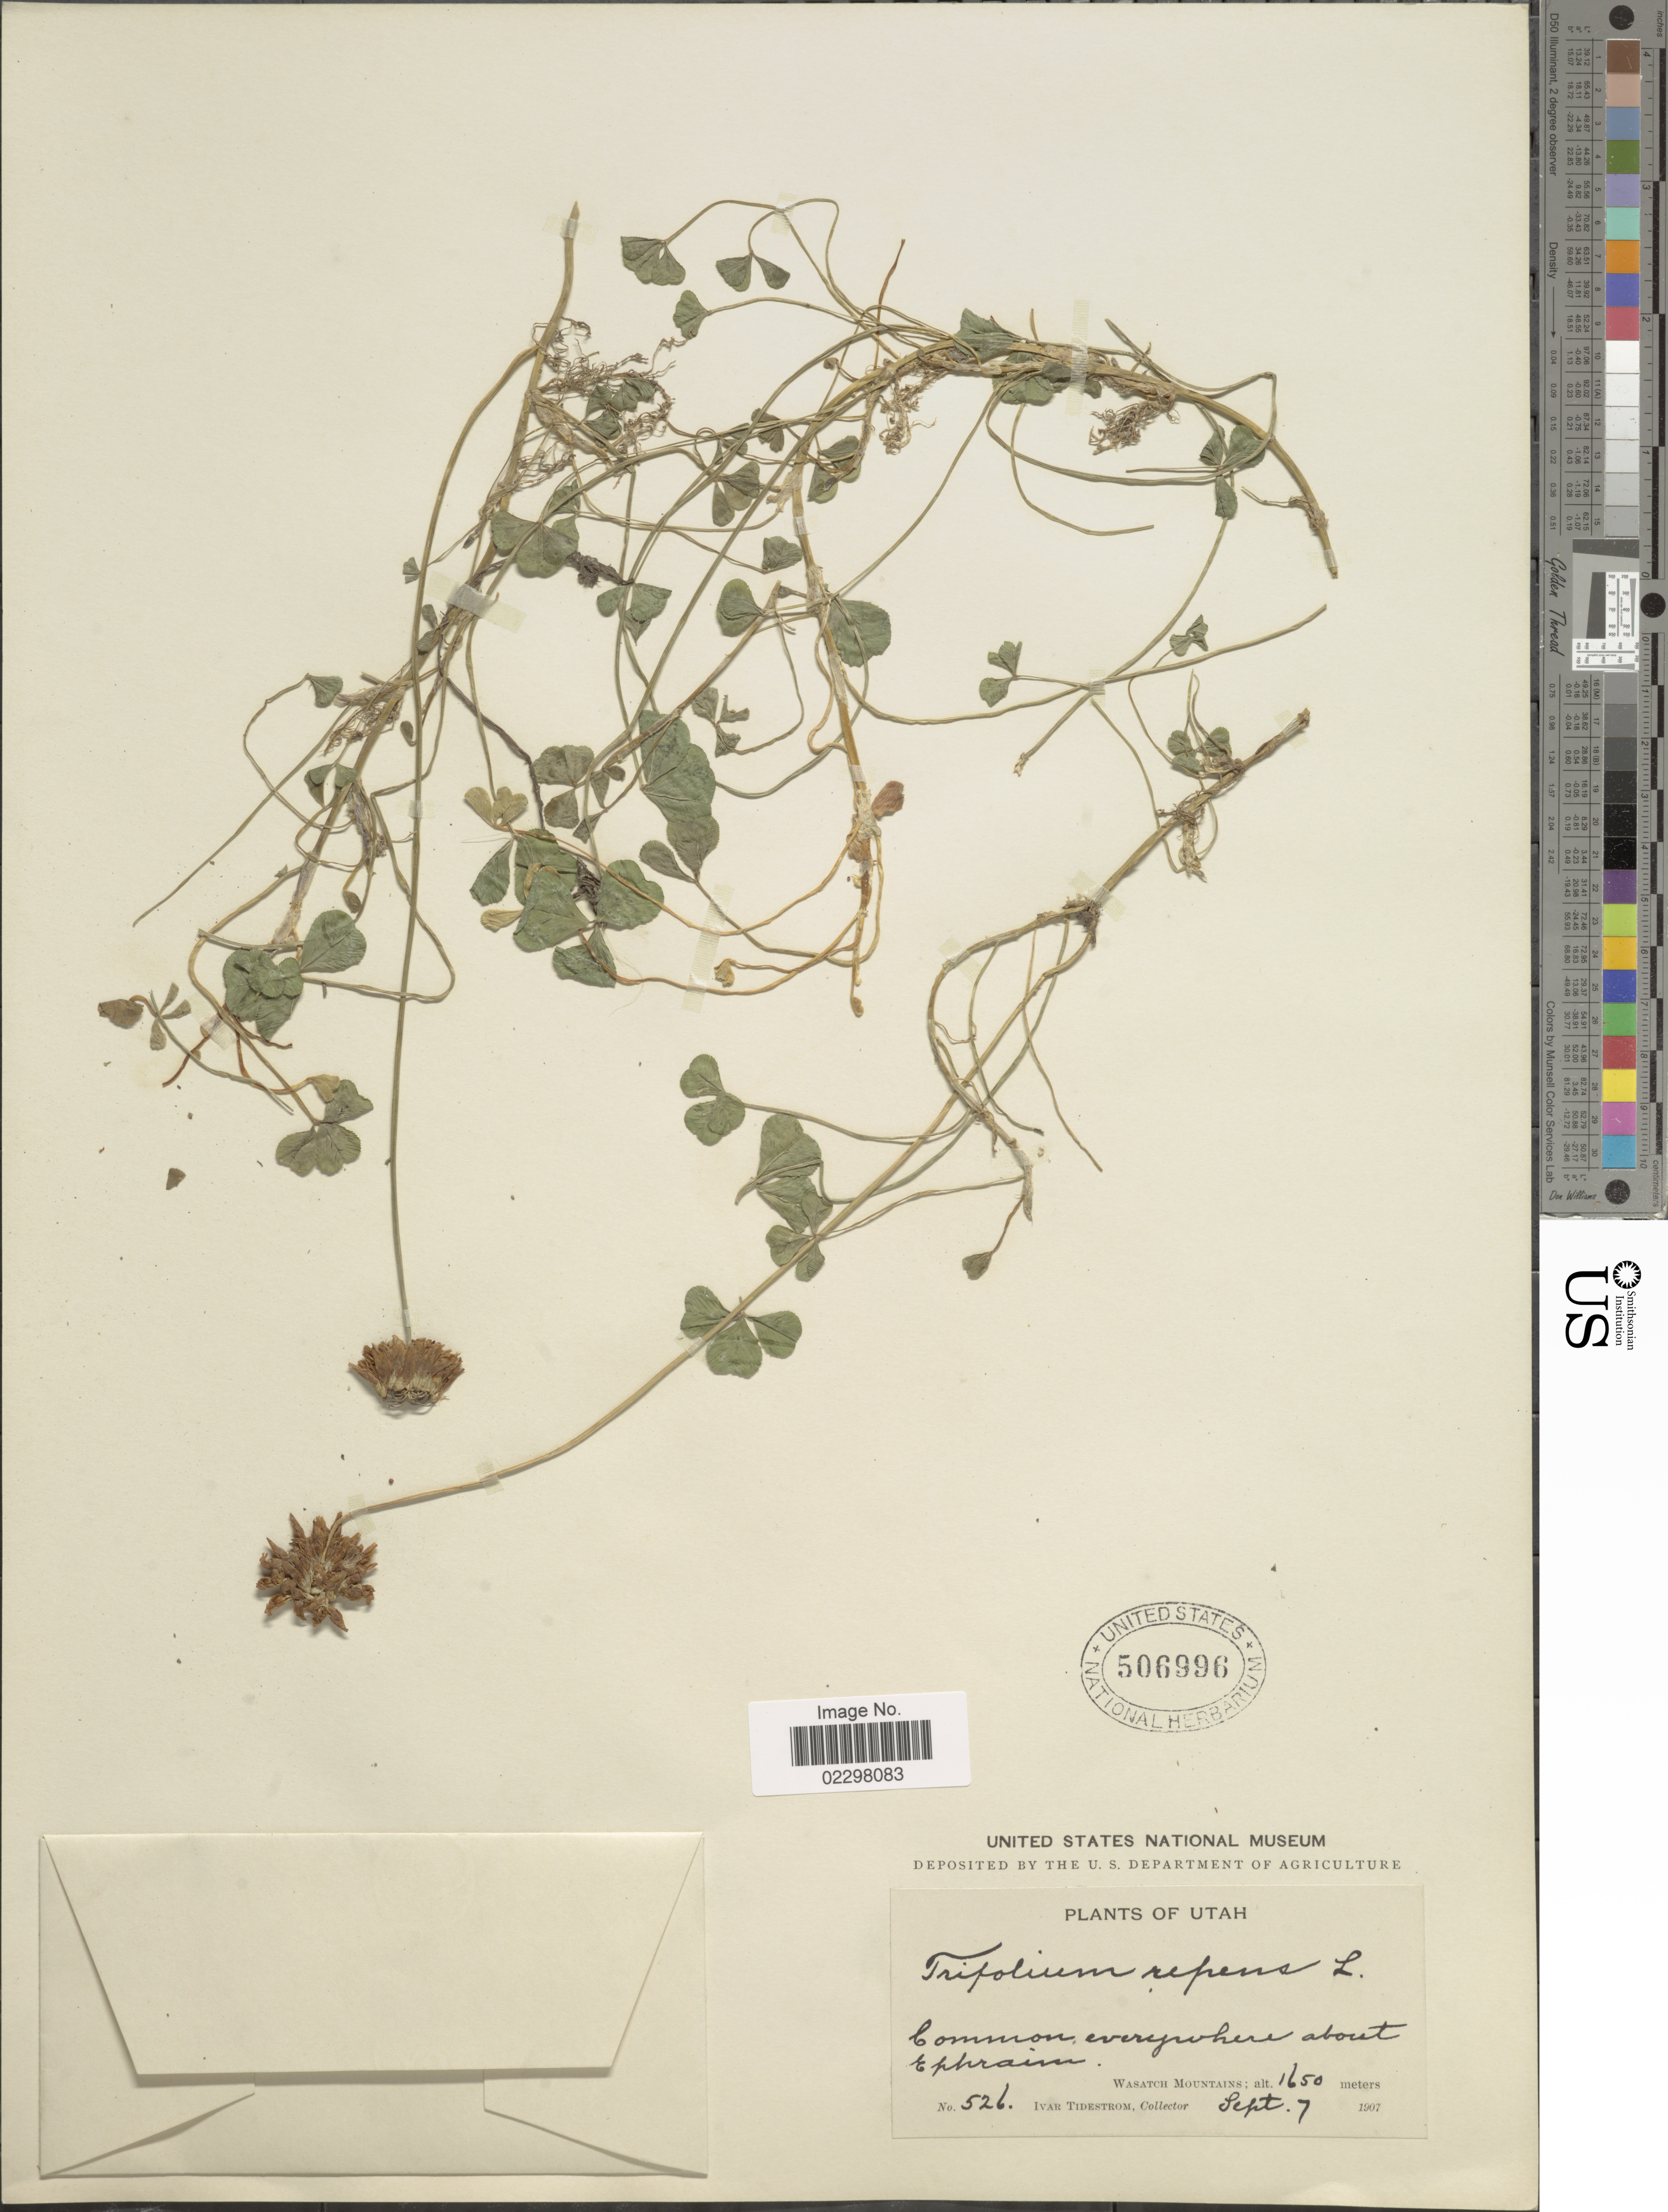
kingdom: Plantae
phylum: Tracheophyta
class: Magnoliopsida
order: Fabales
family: Fabaceae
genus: Trifolium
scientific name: Trifolium repens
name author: L.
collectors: I. F. Tidestrom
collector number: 526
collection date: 1907-09-07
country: United States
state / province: Utah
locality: Common everywhere about Ephraim, Wasatch Mountains.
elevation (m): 1650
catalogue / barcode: US 506996